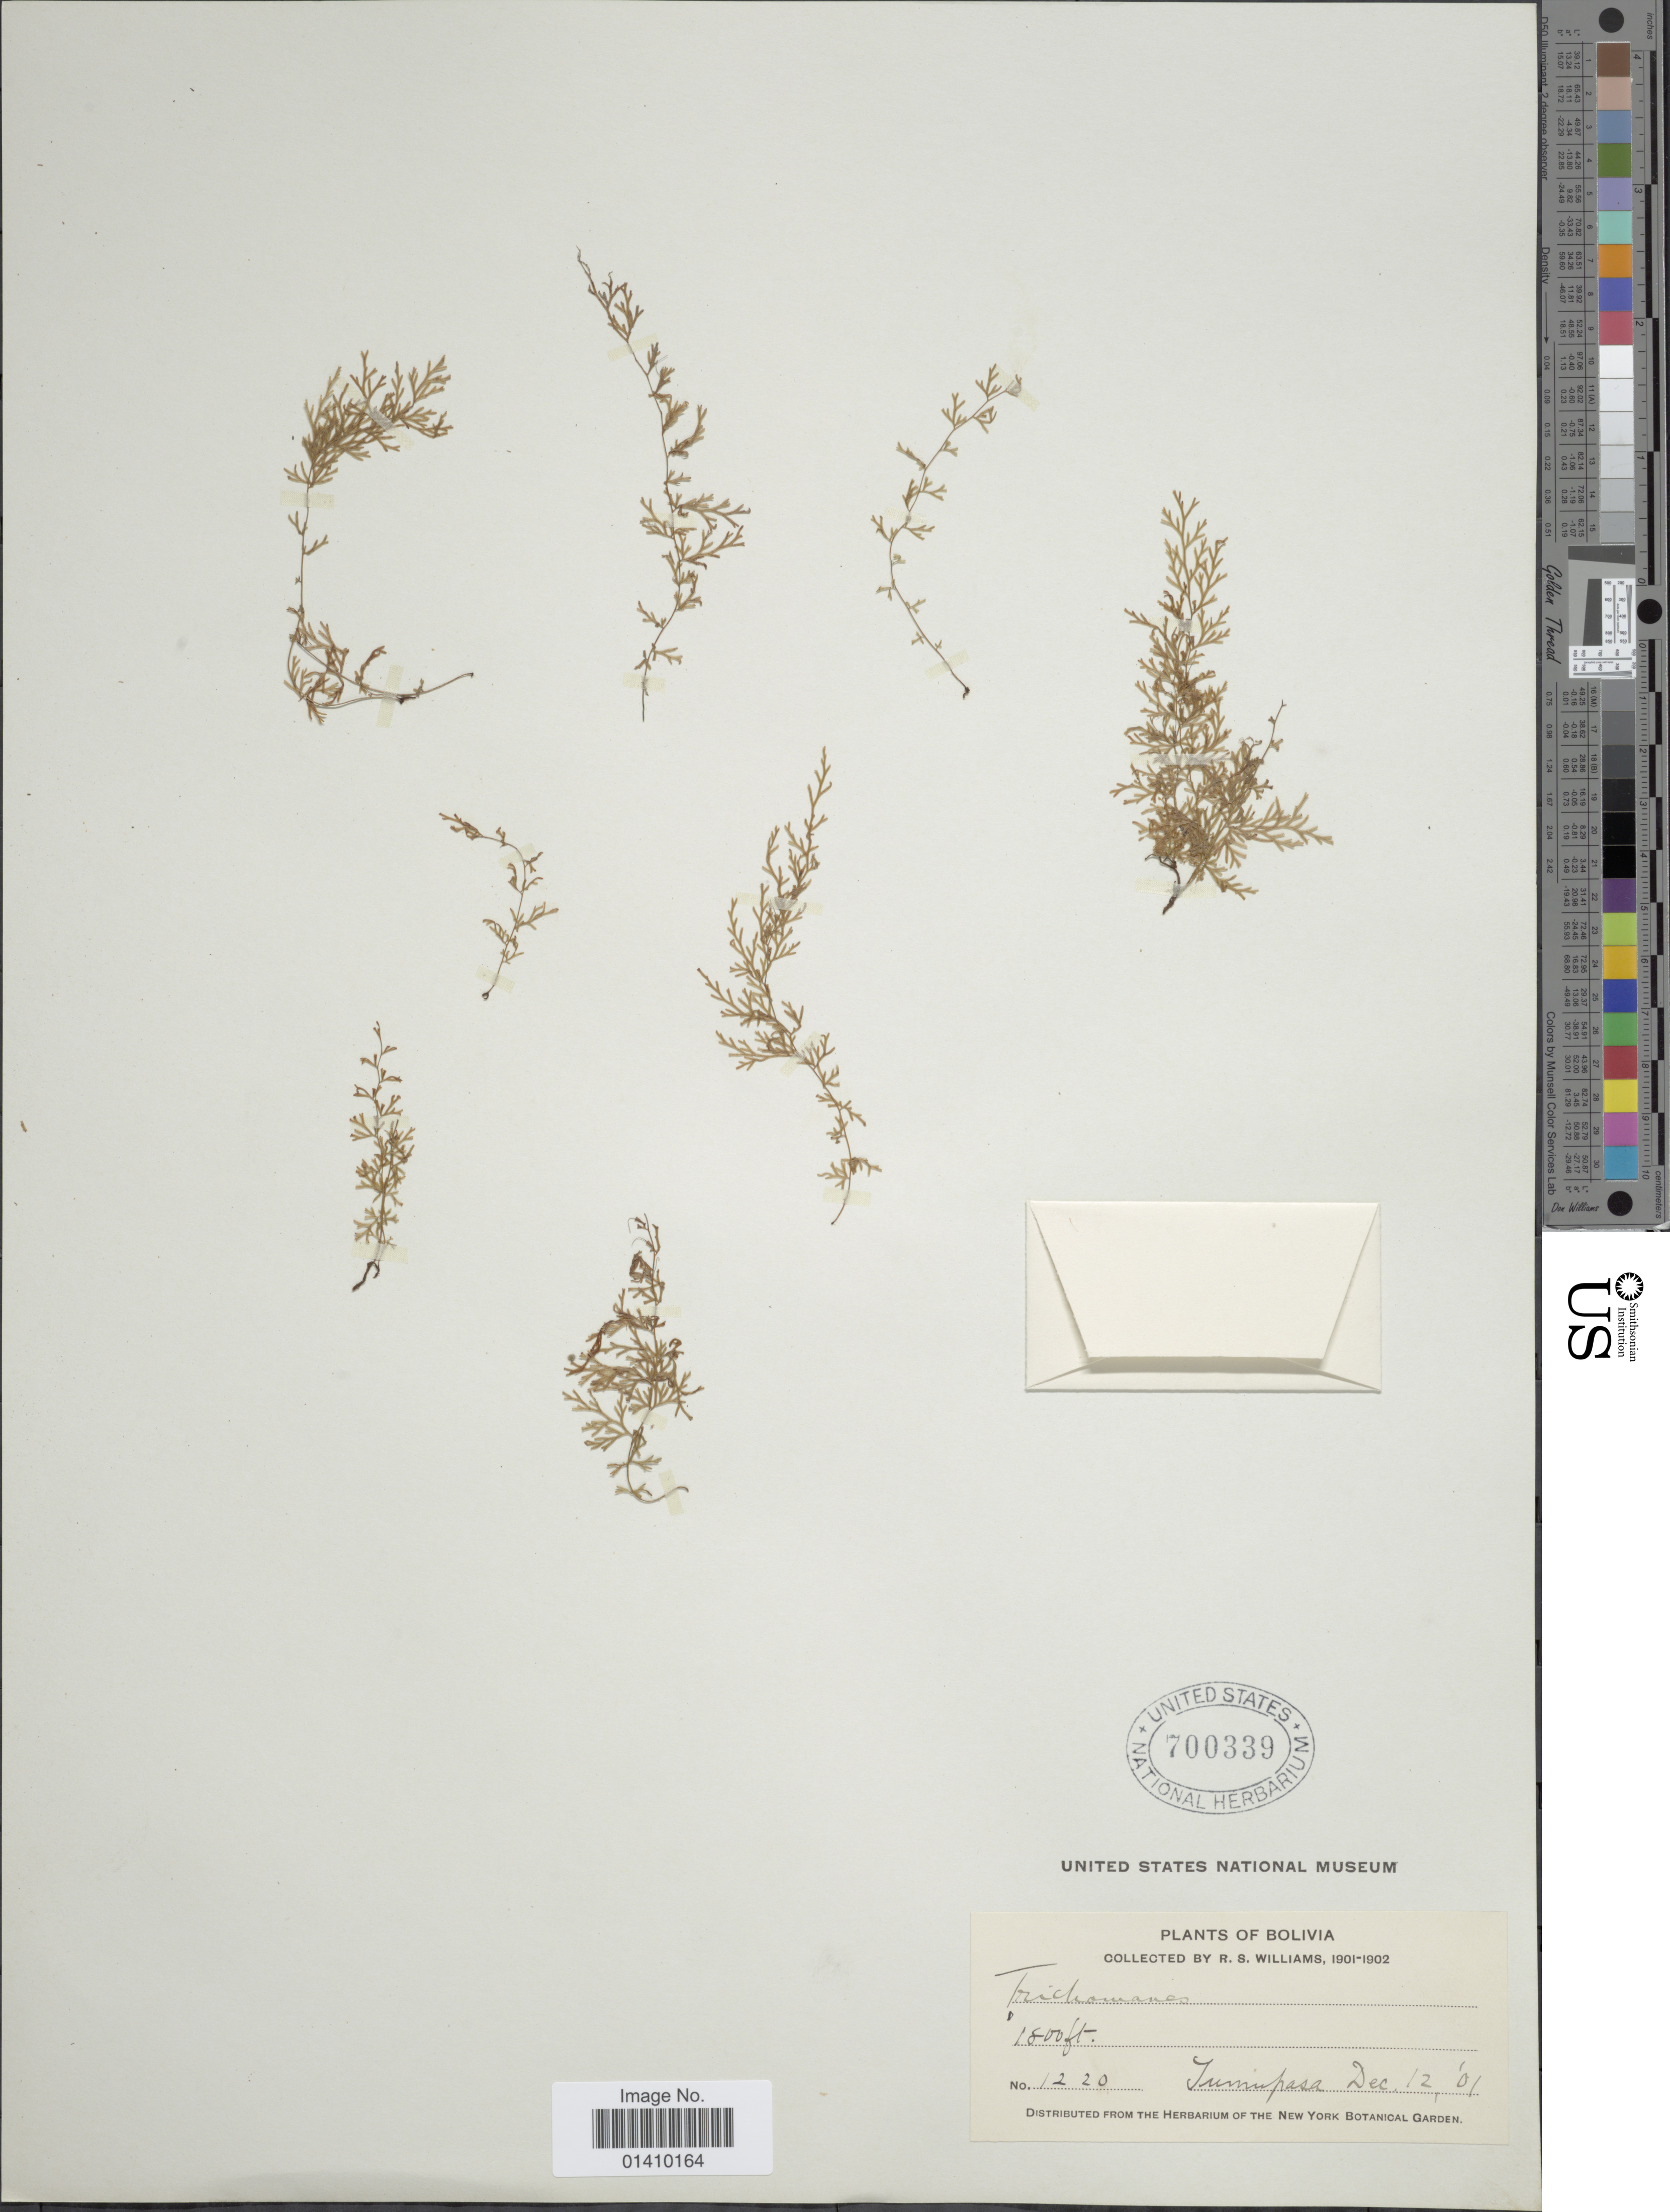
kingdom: Plantae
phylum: Tracheophyta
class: Polypodiopsida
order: Hymenophyllales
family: Hymenophyllaceae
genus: Polyphlebium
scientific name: Polyphlebium angustatum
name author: (Carmich.) Ebihara & Dubuisson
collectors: R. S. Williams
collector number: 1220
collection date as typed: Dec. 12, '01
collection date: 1901-12-12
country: Bolivia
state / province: La Paz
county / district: Iturralde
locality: Tumupasa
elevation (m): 549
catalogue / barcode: US 700339